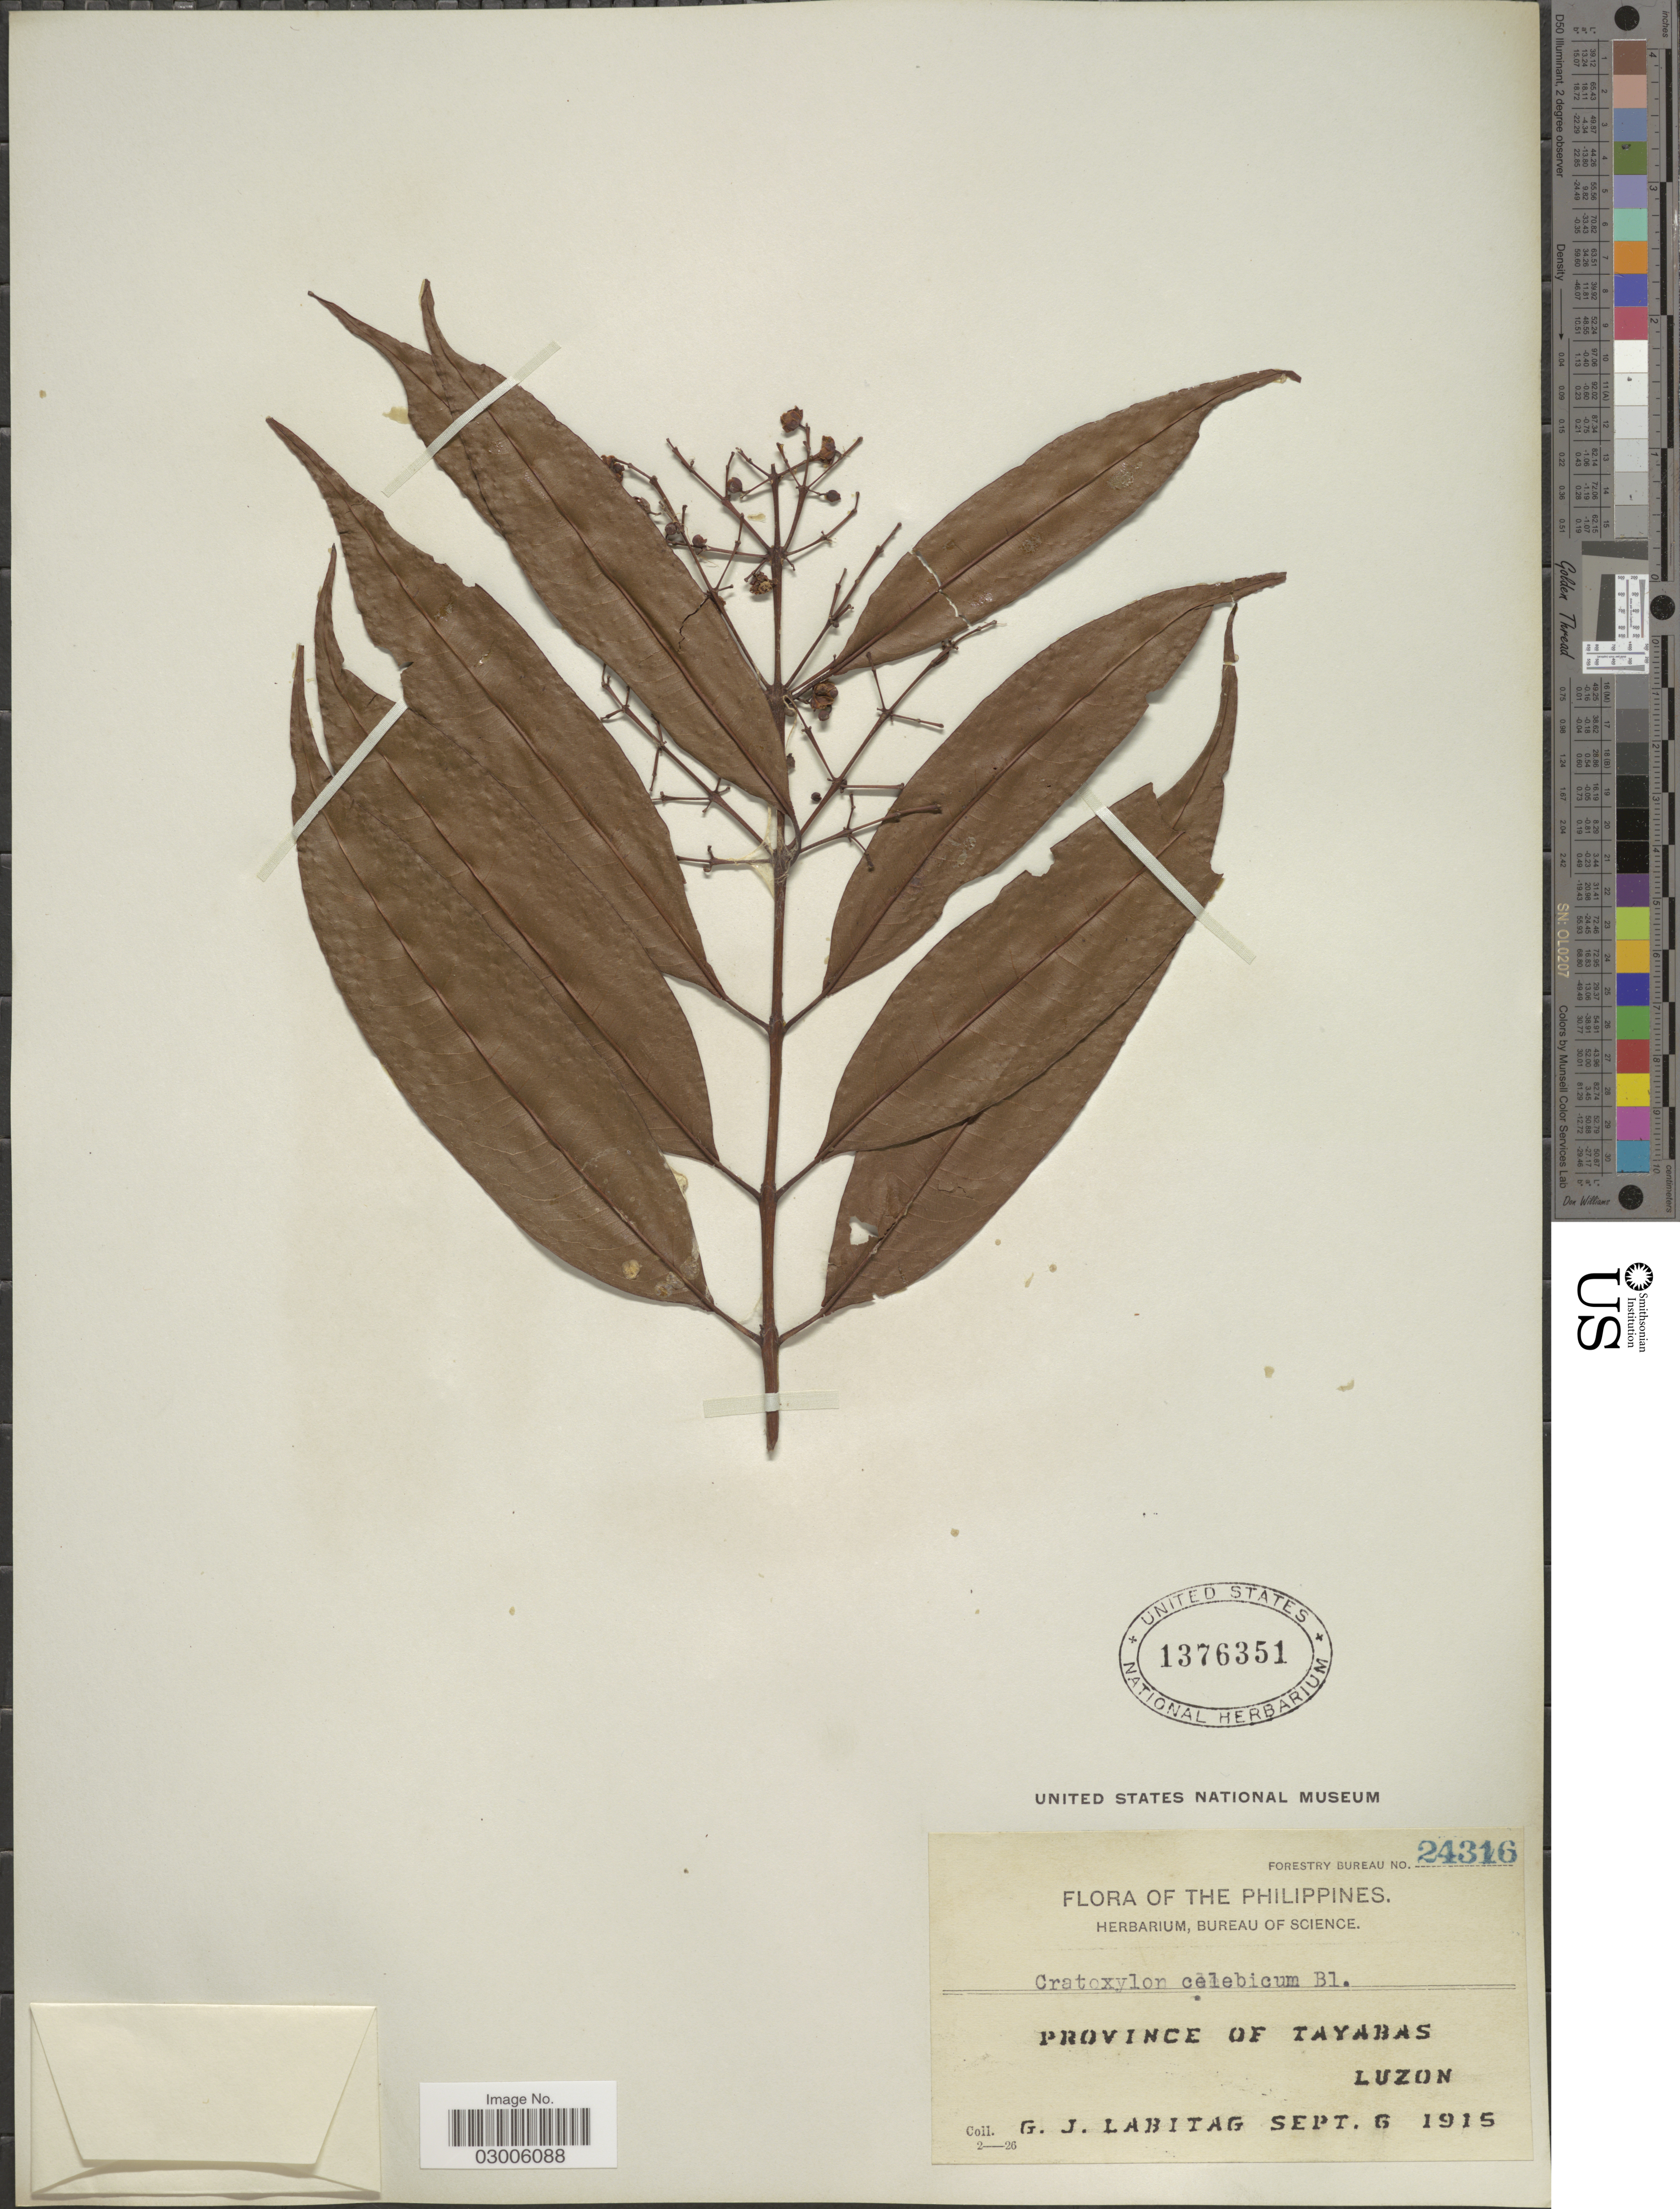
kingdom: Plantae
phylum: Tracheophyta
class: Magnoliopsida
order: Malpighiales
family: Hypericaceae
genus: Cratoxylum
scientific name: Cratoxylum celebicum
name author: Blume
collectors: G. Labitag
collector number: Forestry Bureau 24316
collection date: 1915-09-06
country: Philippines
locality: Province of Tayabas. Luzon.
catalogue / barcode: US 1376351